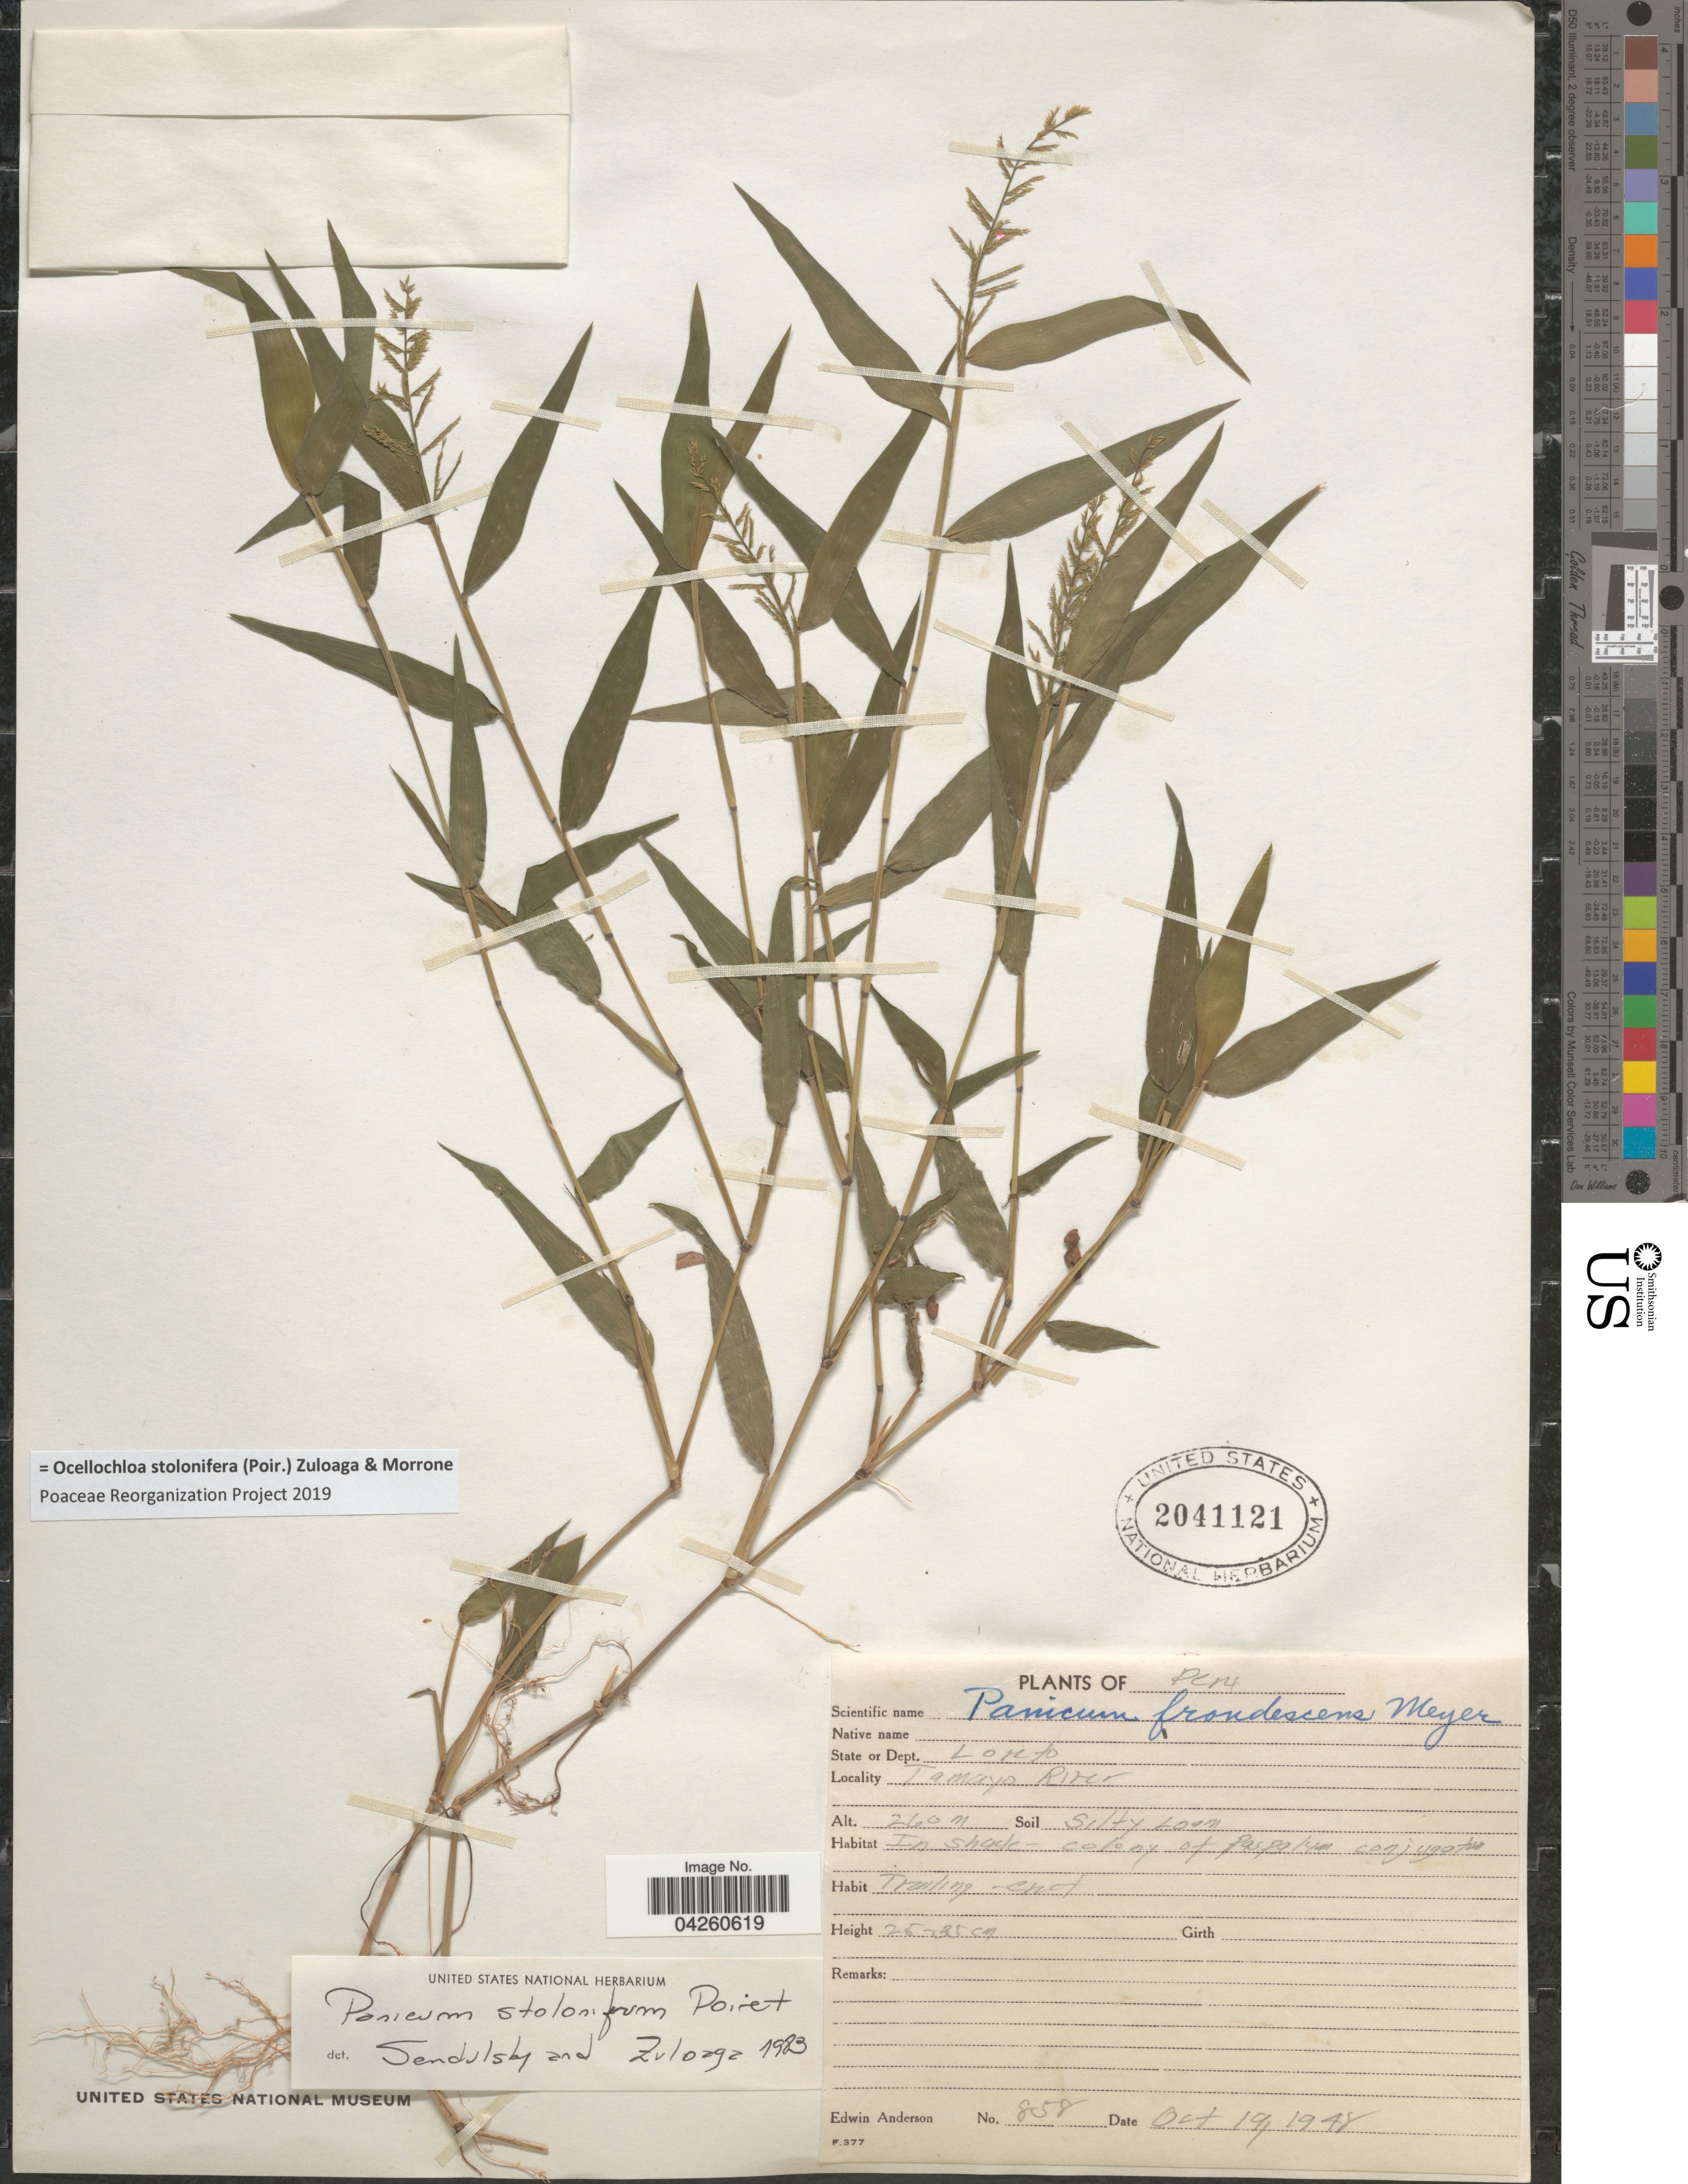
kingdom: Plantae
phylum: Tracheophyta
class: Liliopsida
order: Poales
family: Poaceae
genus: Ocellochloa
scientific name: Ocellochloa stolonifera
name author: (Poir.) Zuloaga & Morrone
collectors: E. Anderson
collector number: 858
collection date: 1948-10-19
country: Peru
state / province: Loreto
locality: State or Dept. Loreto. Tamayo River.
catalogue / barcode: US 2041121